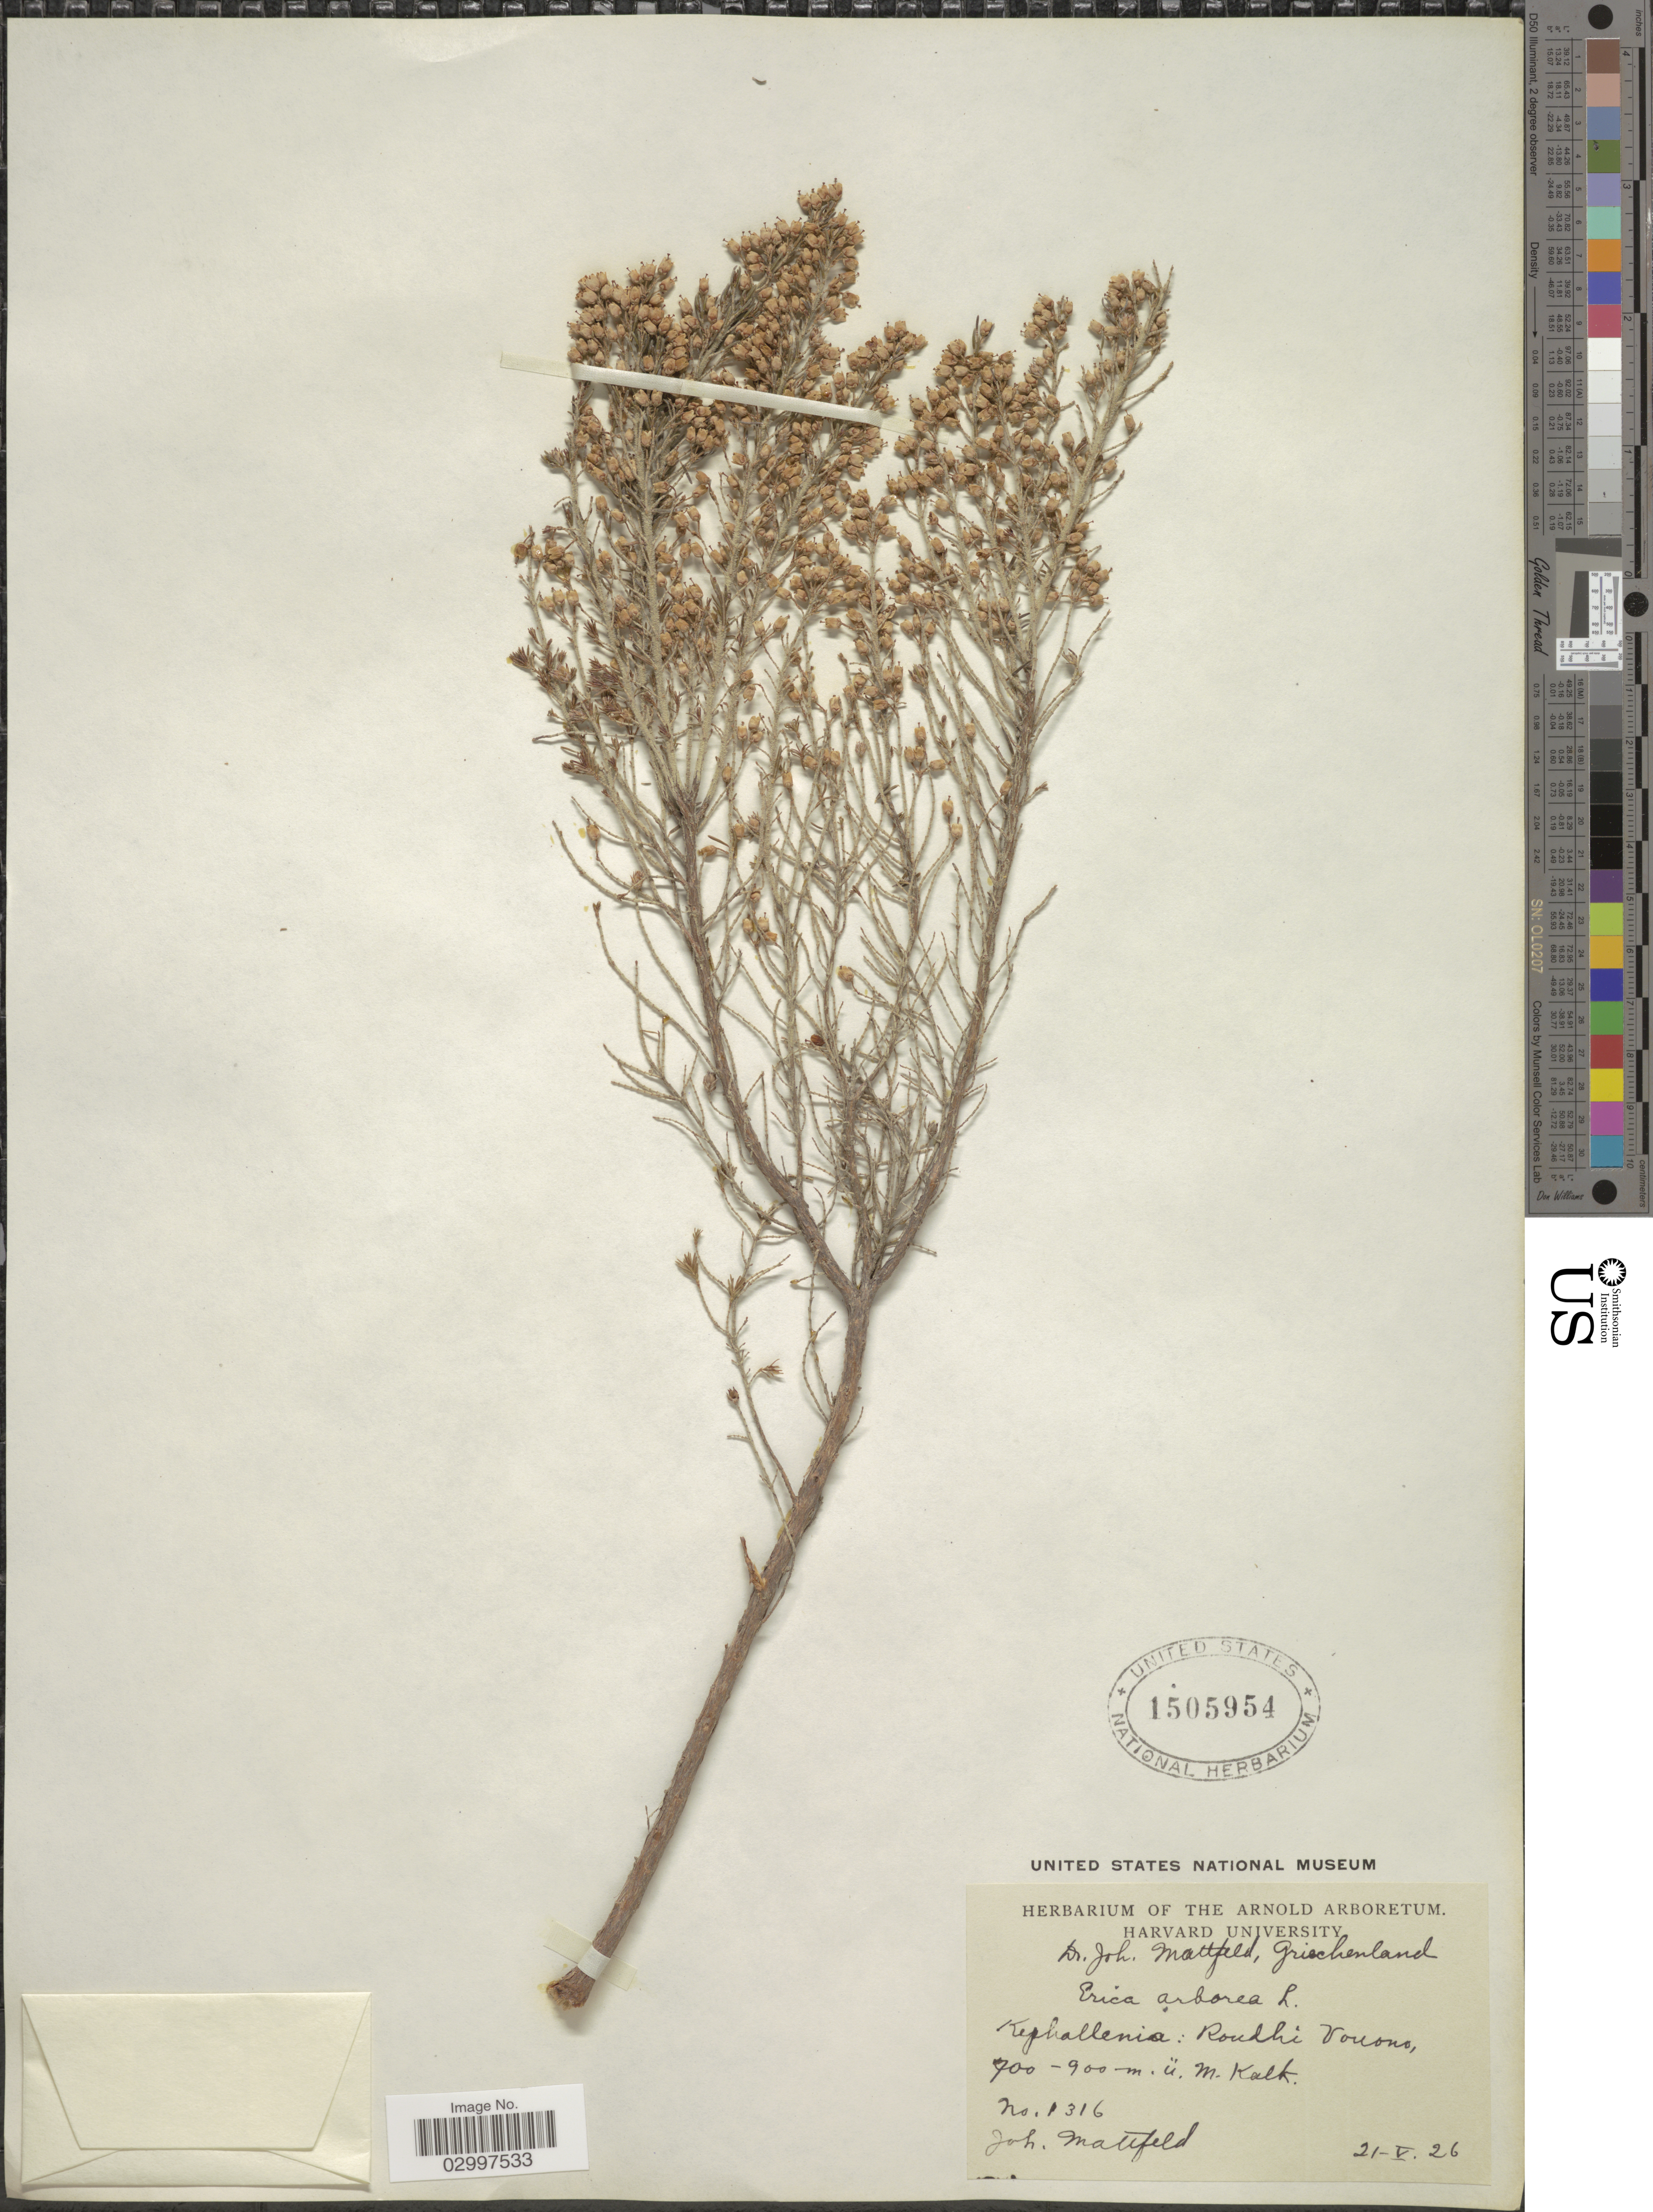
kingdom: Plantae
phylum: Tracheophyta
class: Magnoliopsida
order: Ericales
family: Ericaceae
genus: Erica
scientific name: Erica arborea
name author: L.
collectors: J. Mattfeld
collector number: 1316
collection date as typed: Transcribed d/m/y: 21/5/26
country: Greece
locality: Kephallenia: Roudhi Vouono.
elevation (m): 700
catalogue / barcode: US 1505954